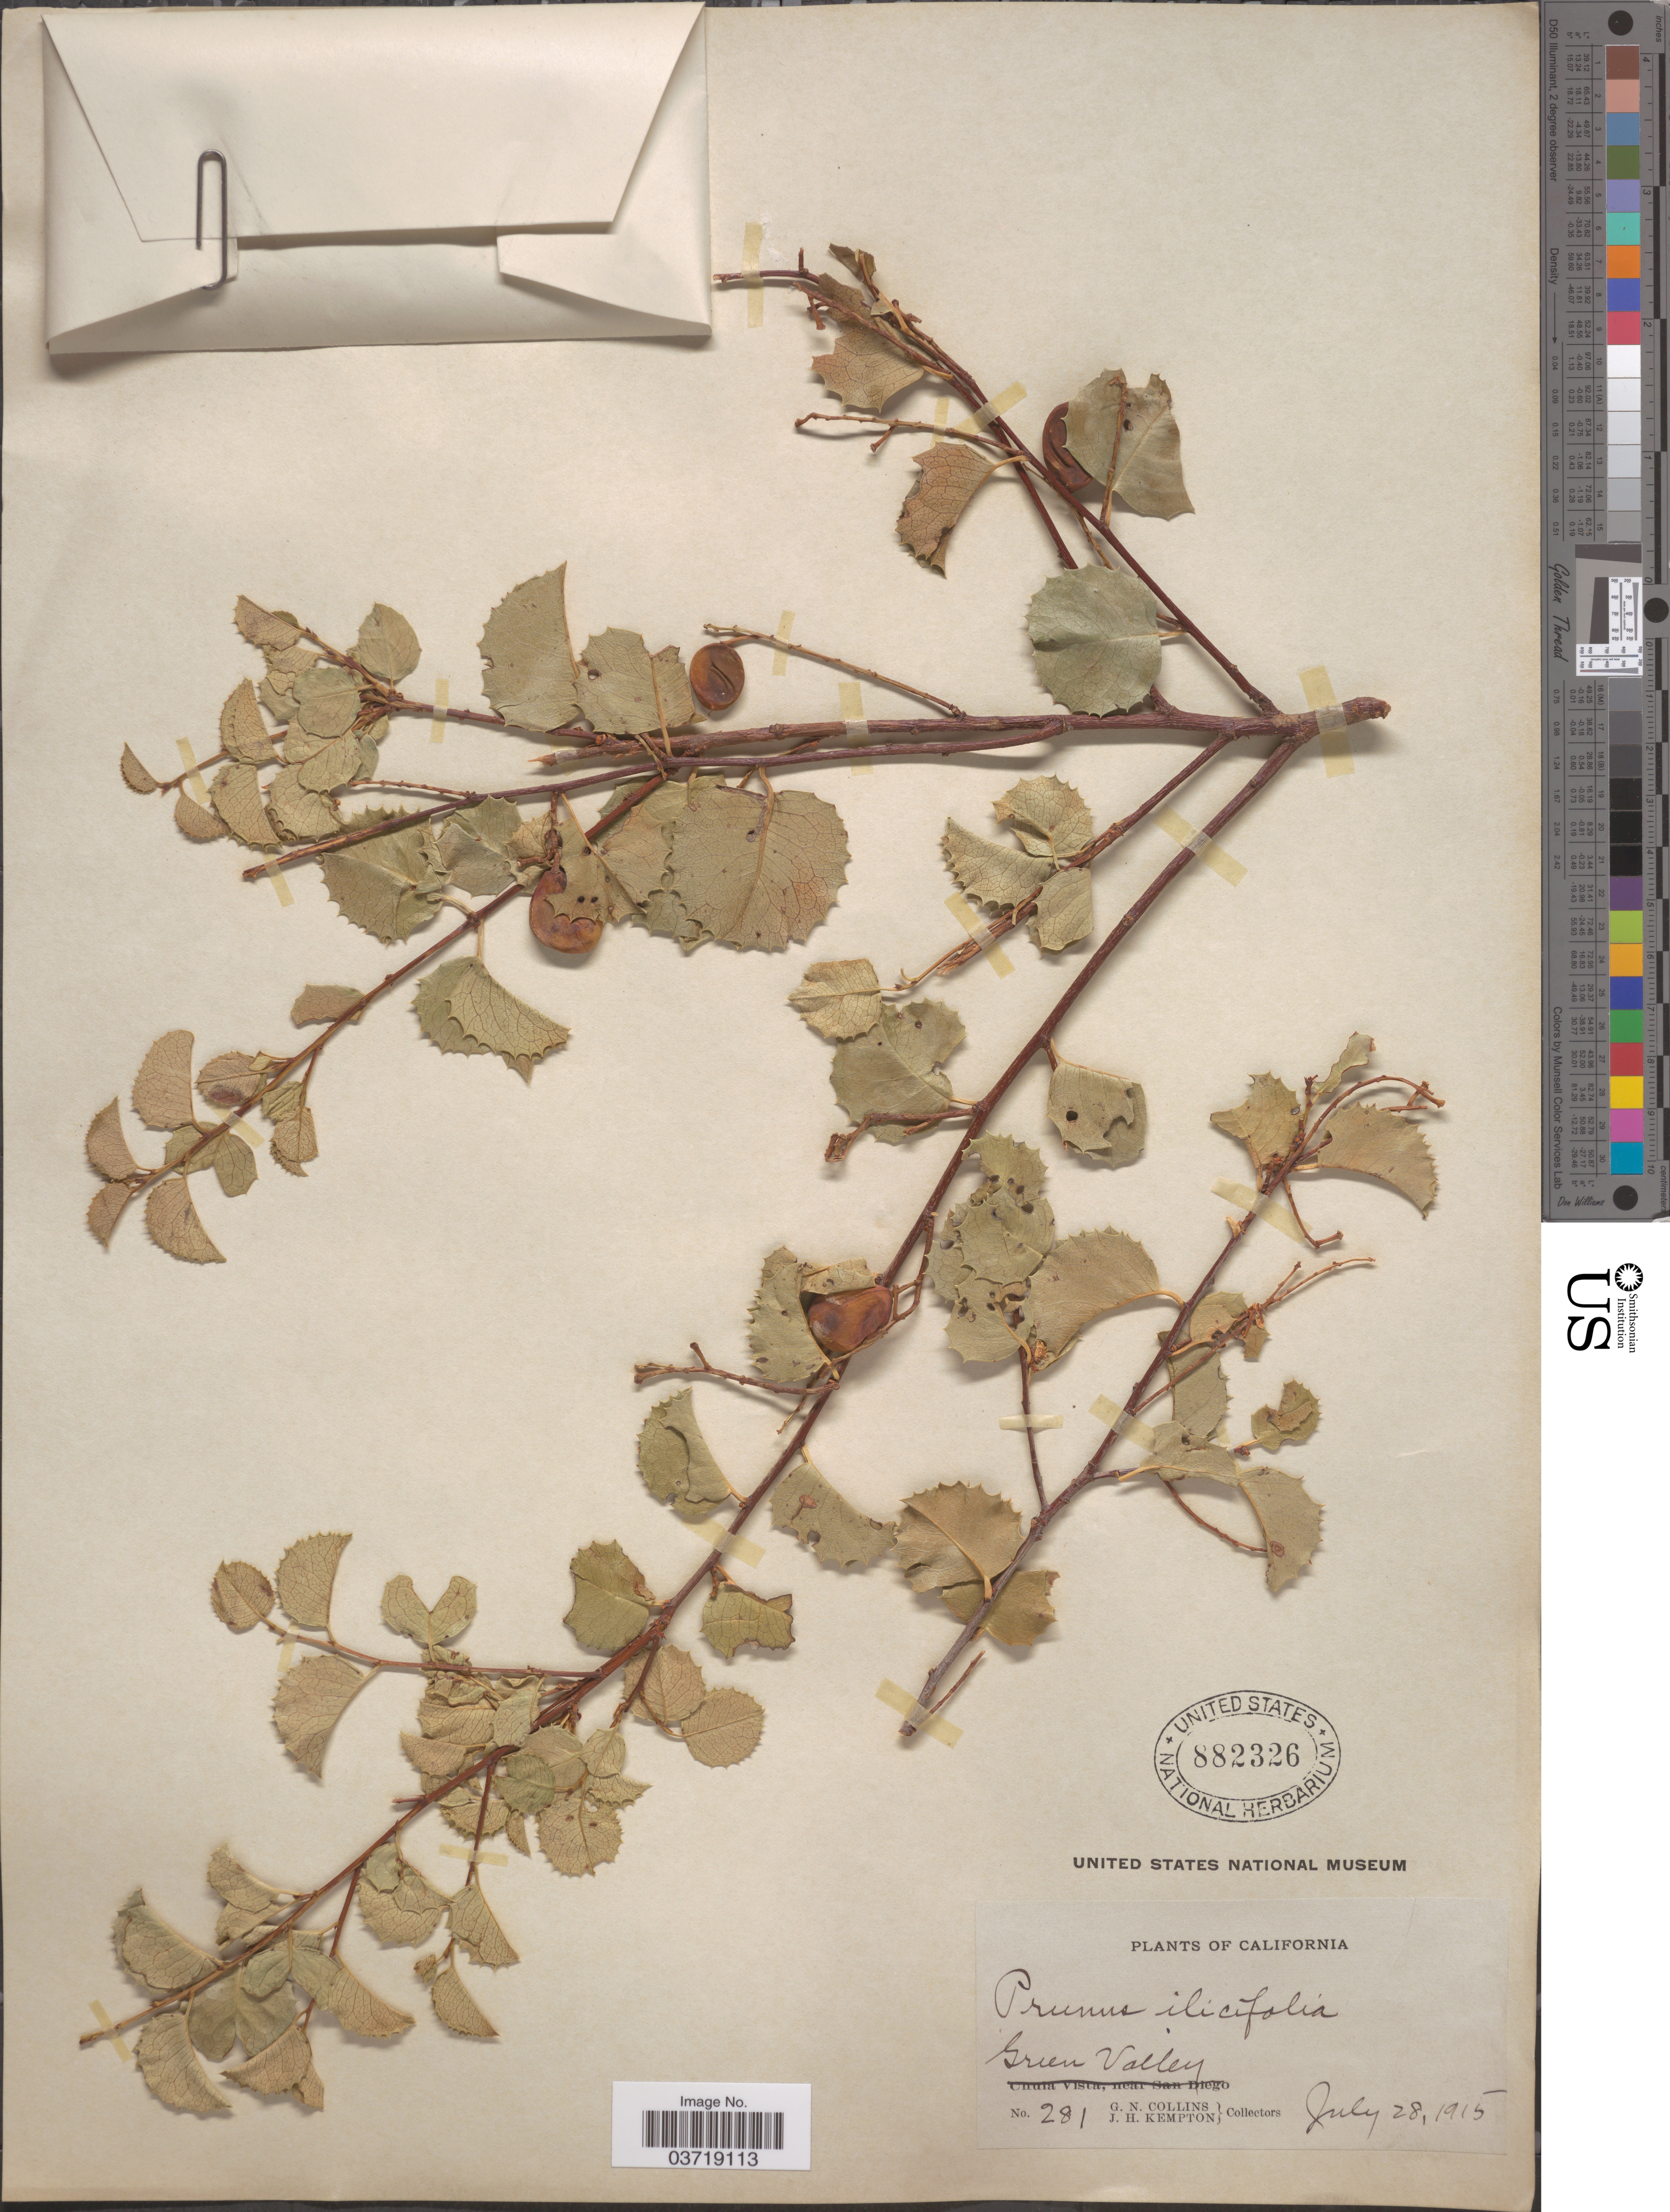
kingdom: Plantae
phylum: Tracheophyta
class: Magnoliopsida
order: Rosales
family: Rosaceae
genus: Prunus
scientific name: Prunus ilicifolia var. ilicifolia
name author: (Nutt. ex Hook. & Arn.) D. Dietr.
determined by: Strong, Mark T., (BOT), Smithsonian Institution - National Museum of Natural History (UNITED STATES)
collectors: G. Collins & J. H. Kempton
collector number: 281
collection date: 1915-07-28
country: United States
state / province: California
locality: Green Valley.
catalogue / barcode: US 882326